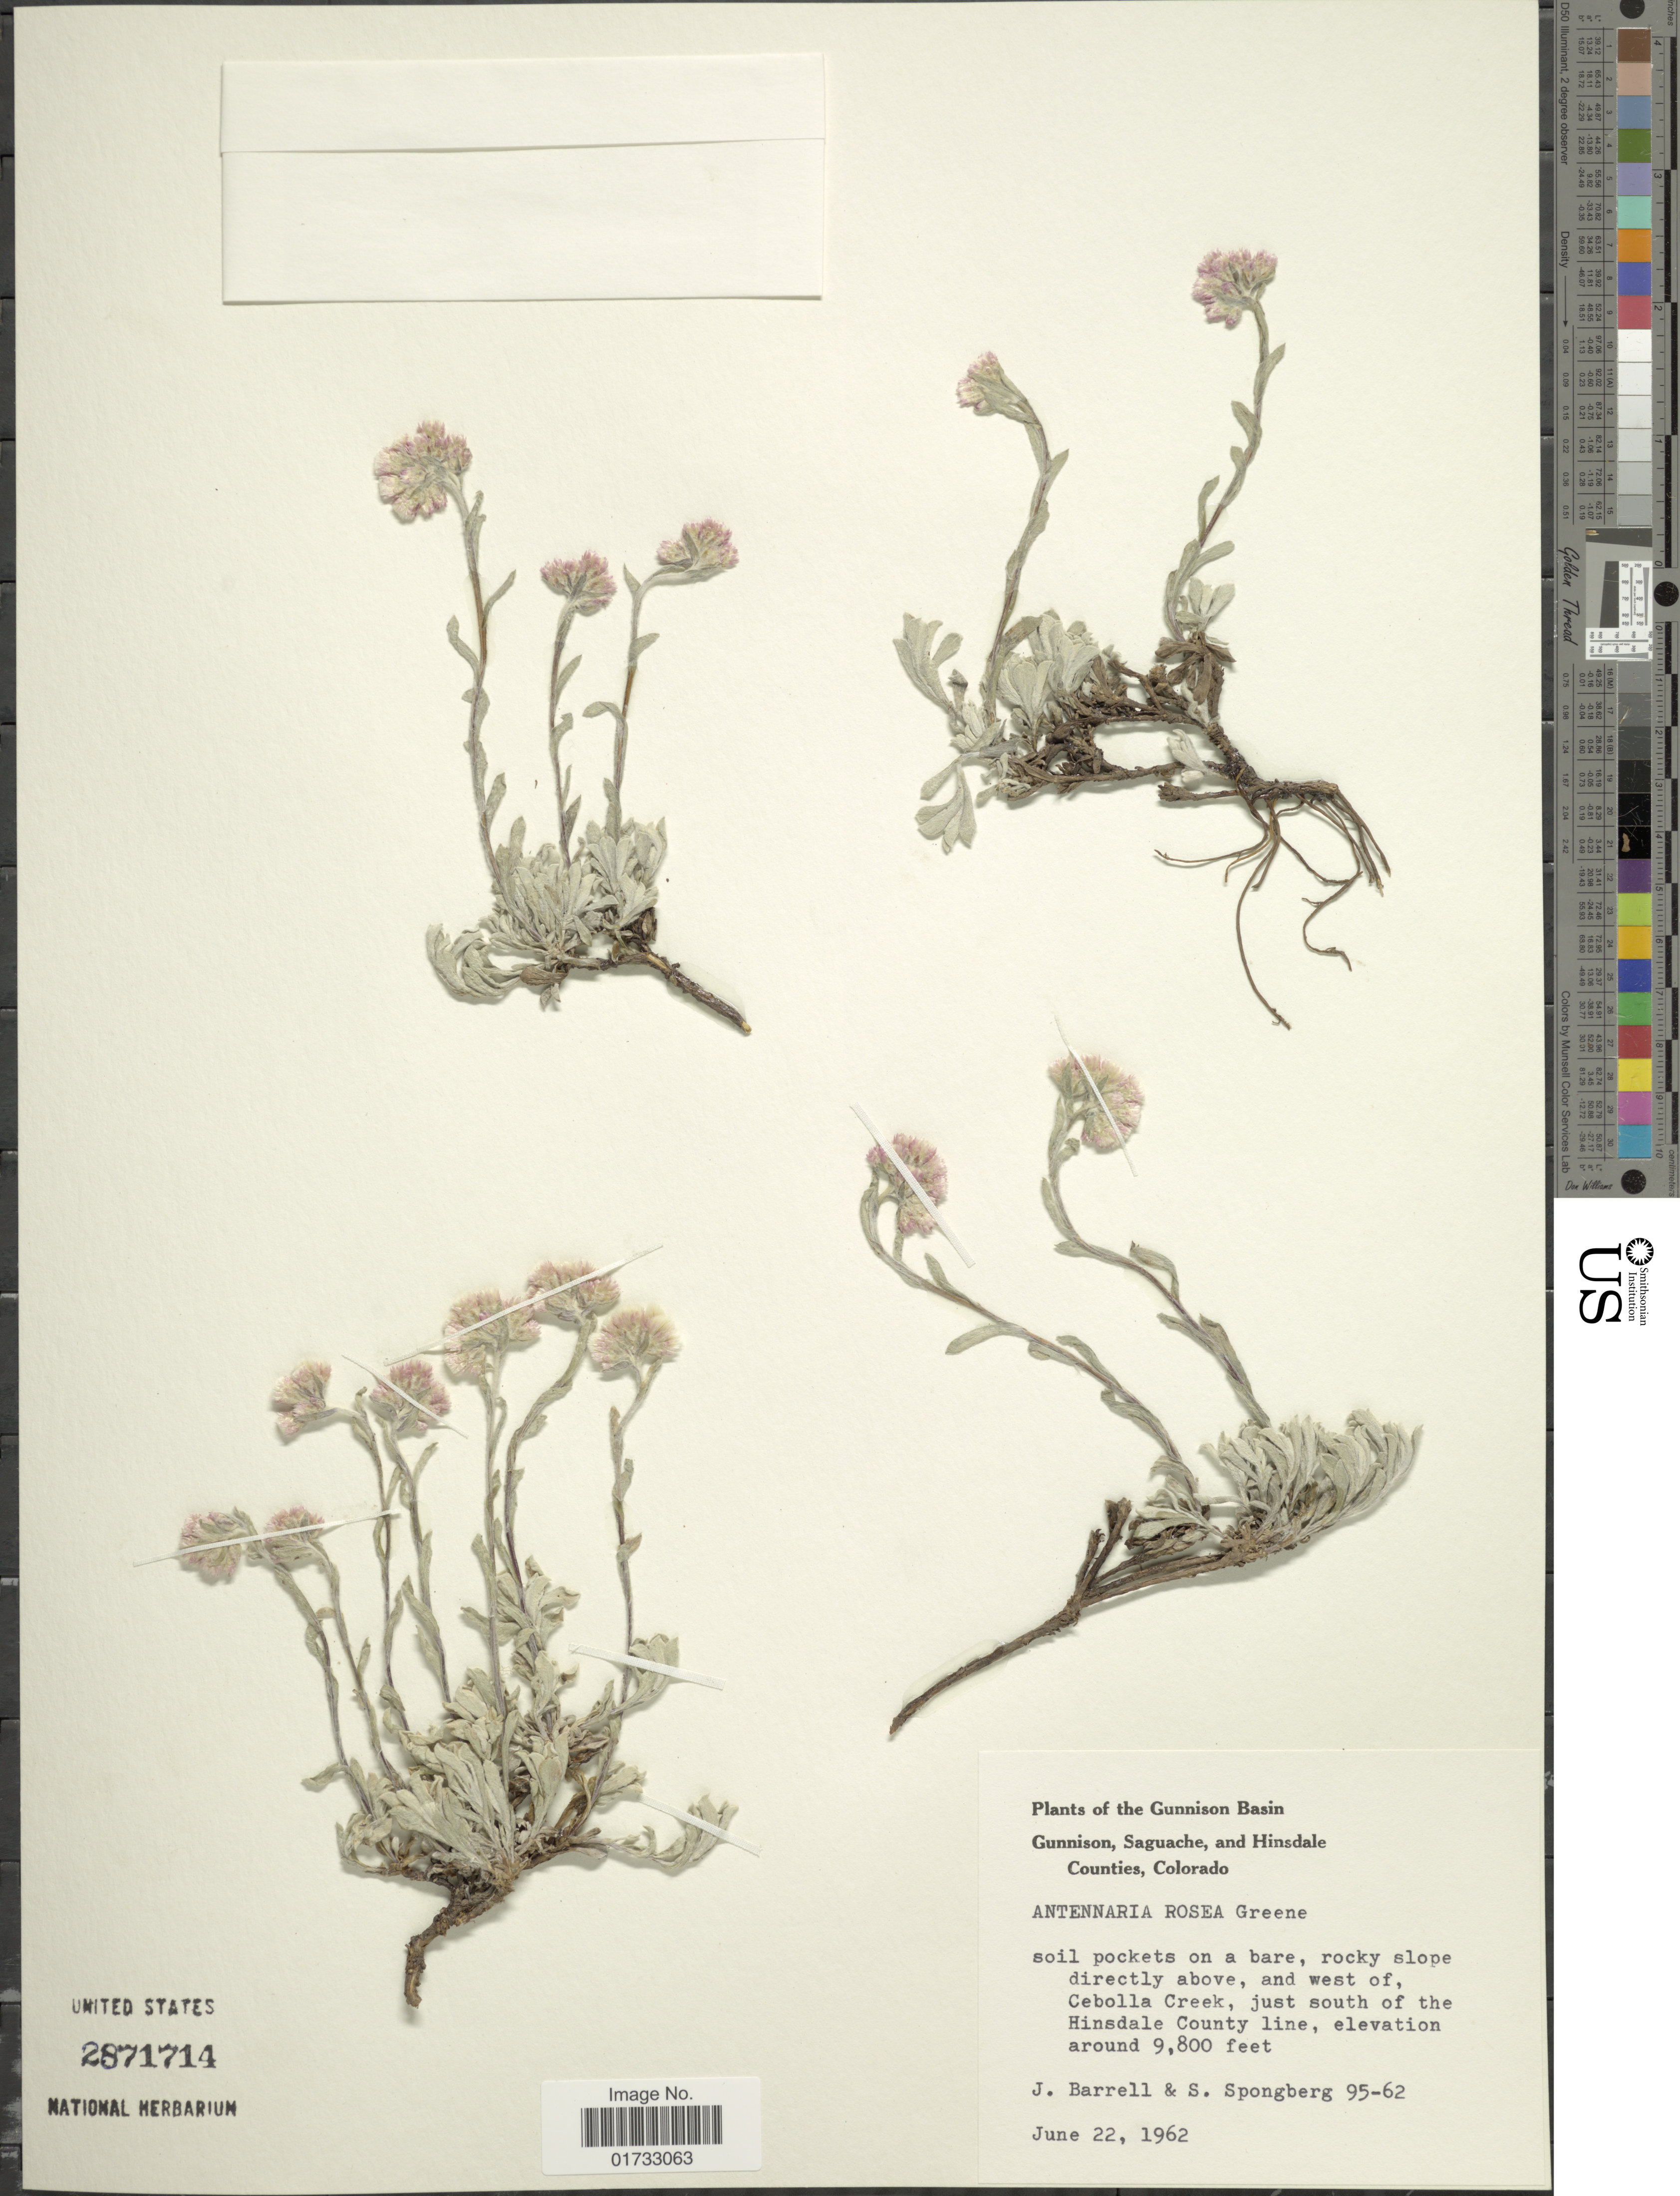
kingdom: Plantae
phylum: Tracheophyta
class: Magnoliopsida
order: Asterales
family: Asteraceae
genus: Antennaria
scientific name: Antennaria rosea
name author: Greene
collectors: J. Barrell & S. A.Spongberg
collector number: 95-62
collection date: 1962-06-22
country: United States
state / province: Colorado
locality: Gunnison Basin, directly above, and west of Cebolla Creek, just south of Hinsdale County line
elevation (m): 2987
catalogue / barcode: US 2871714